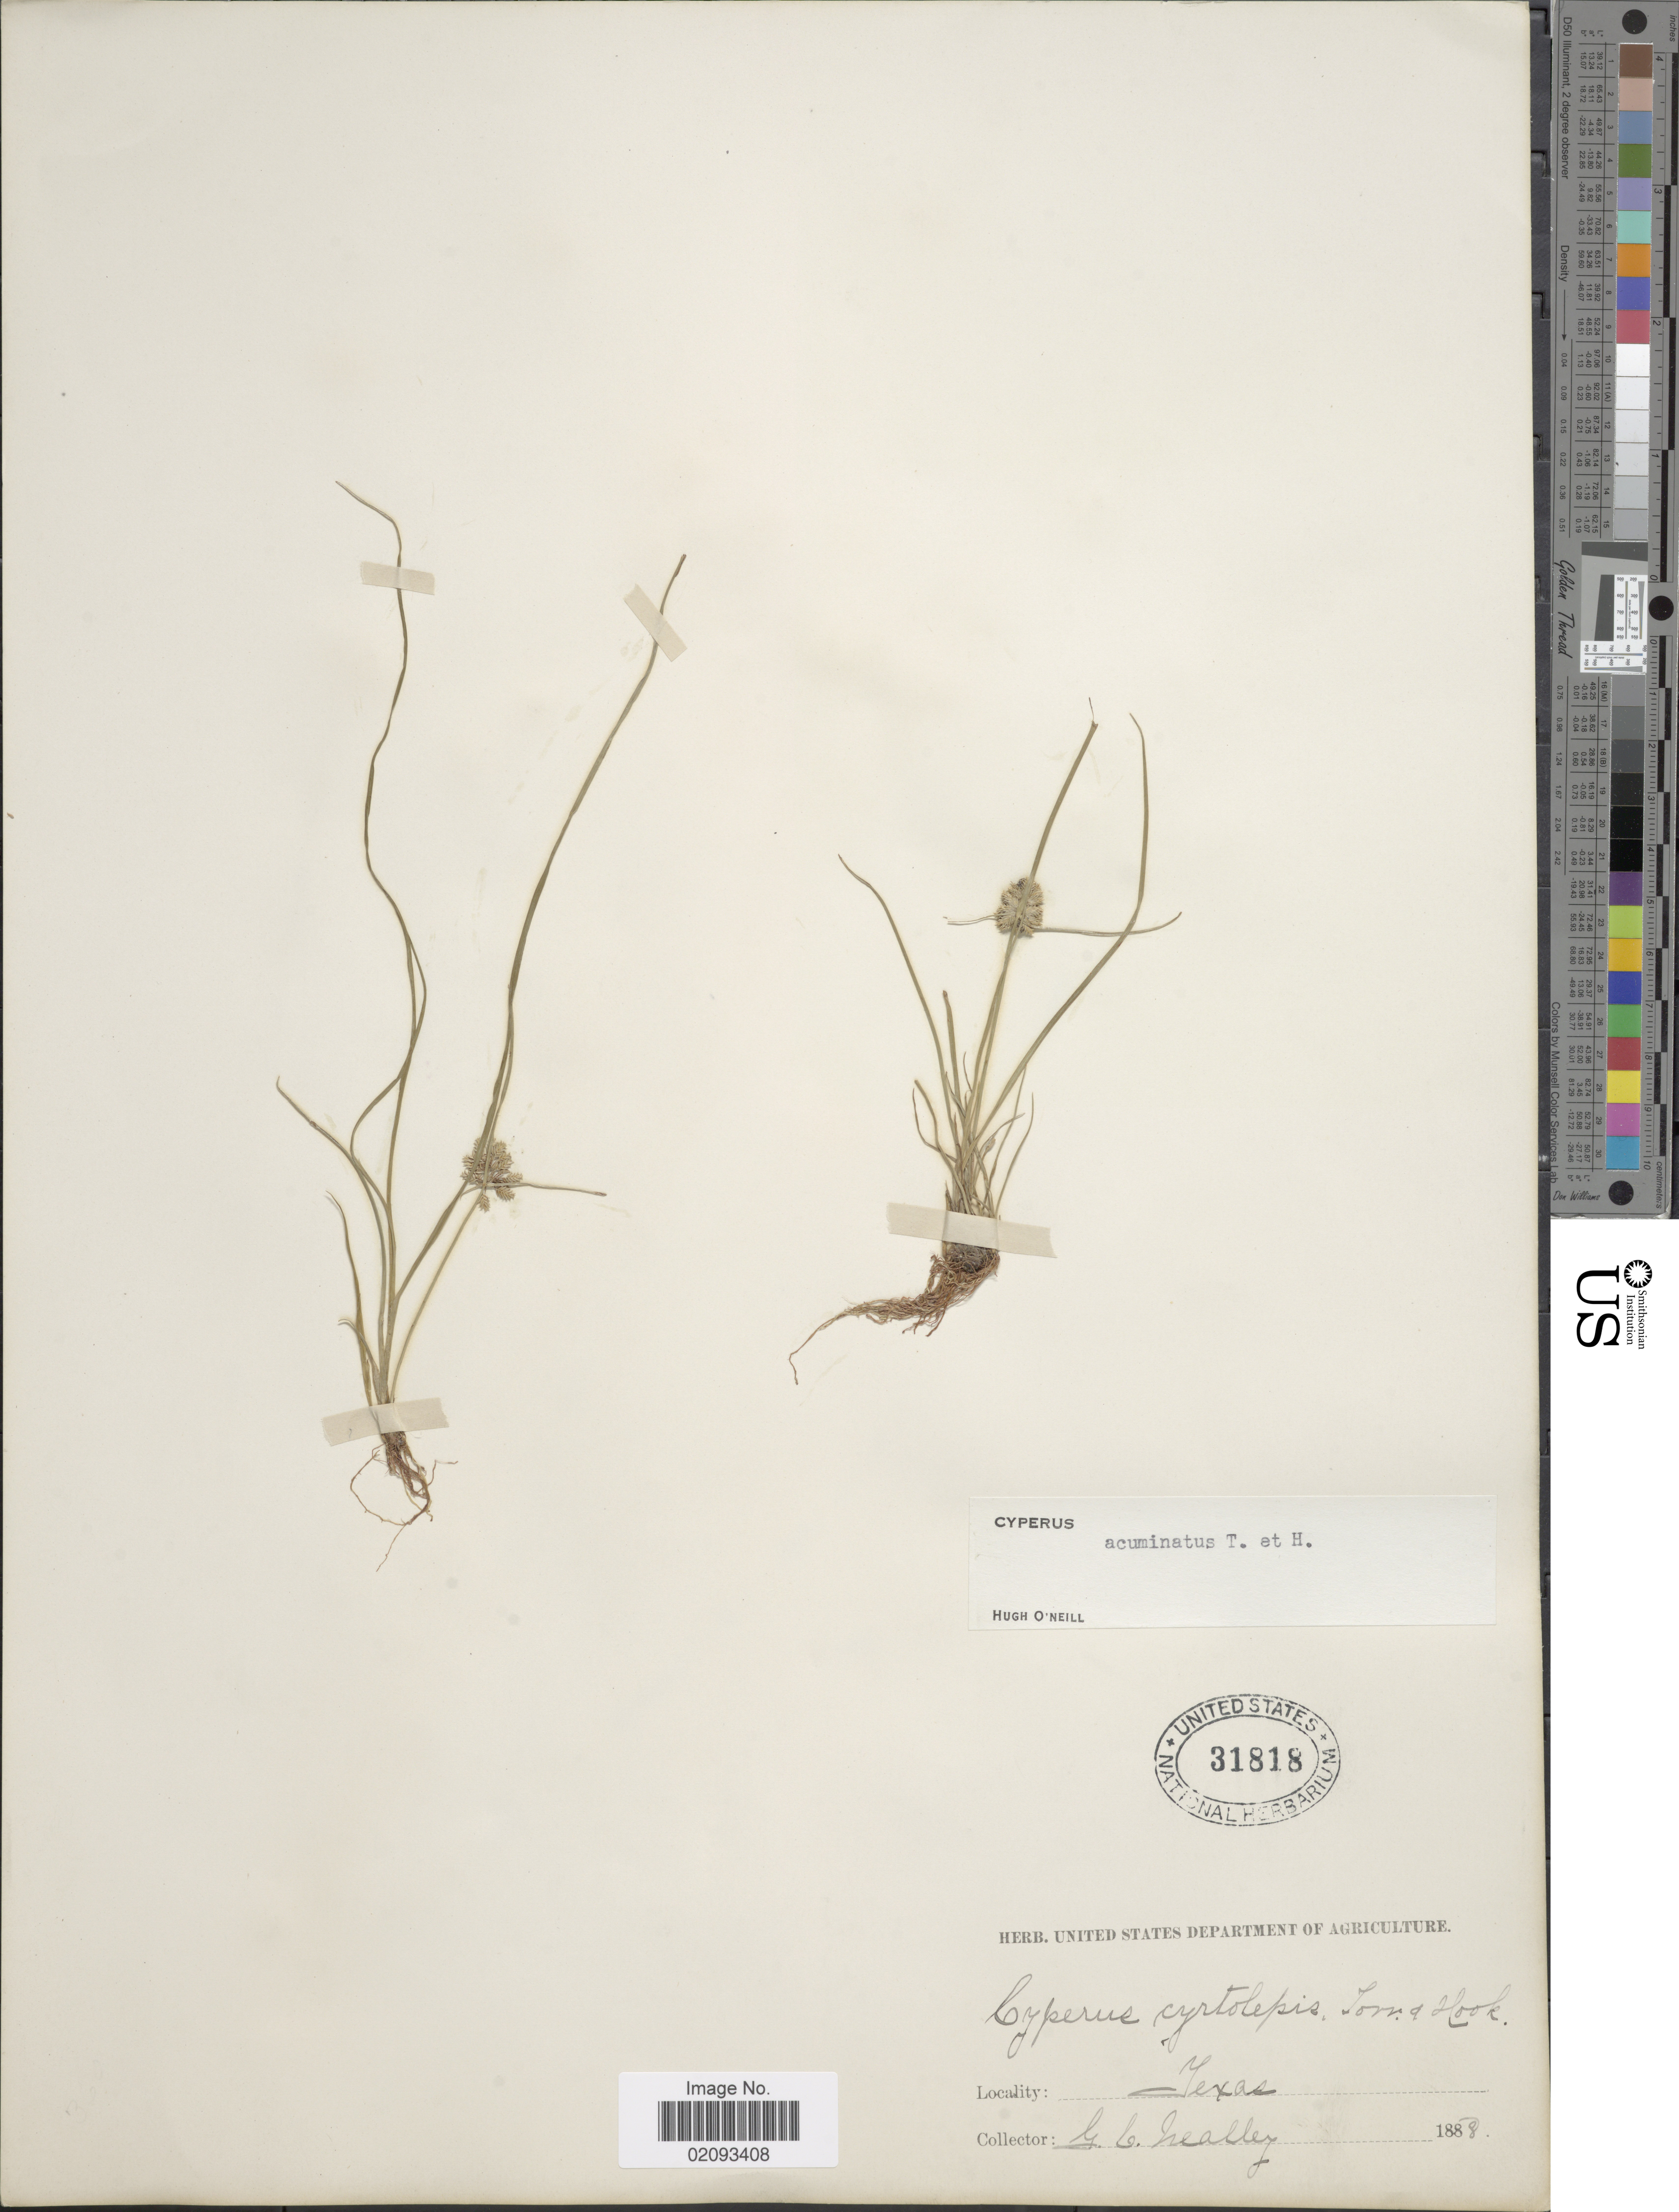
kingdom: Plantae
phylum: Tracheophyta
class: Liliopsida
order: Poales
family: Cyperaceae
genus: Cyperus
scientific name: Cyperus acuminatus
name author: Torr. & Hook.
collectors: G. C. Nealley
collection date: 1888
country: United States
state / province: Texas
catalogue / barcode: US 31818